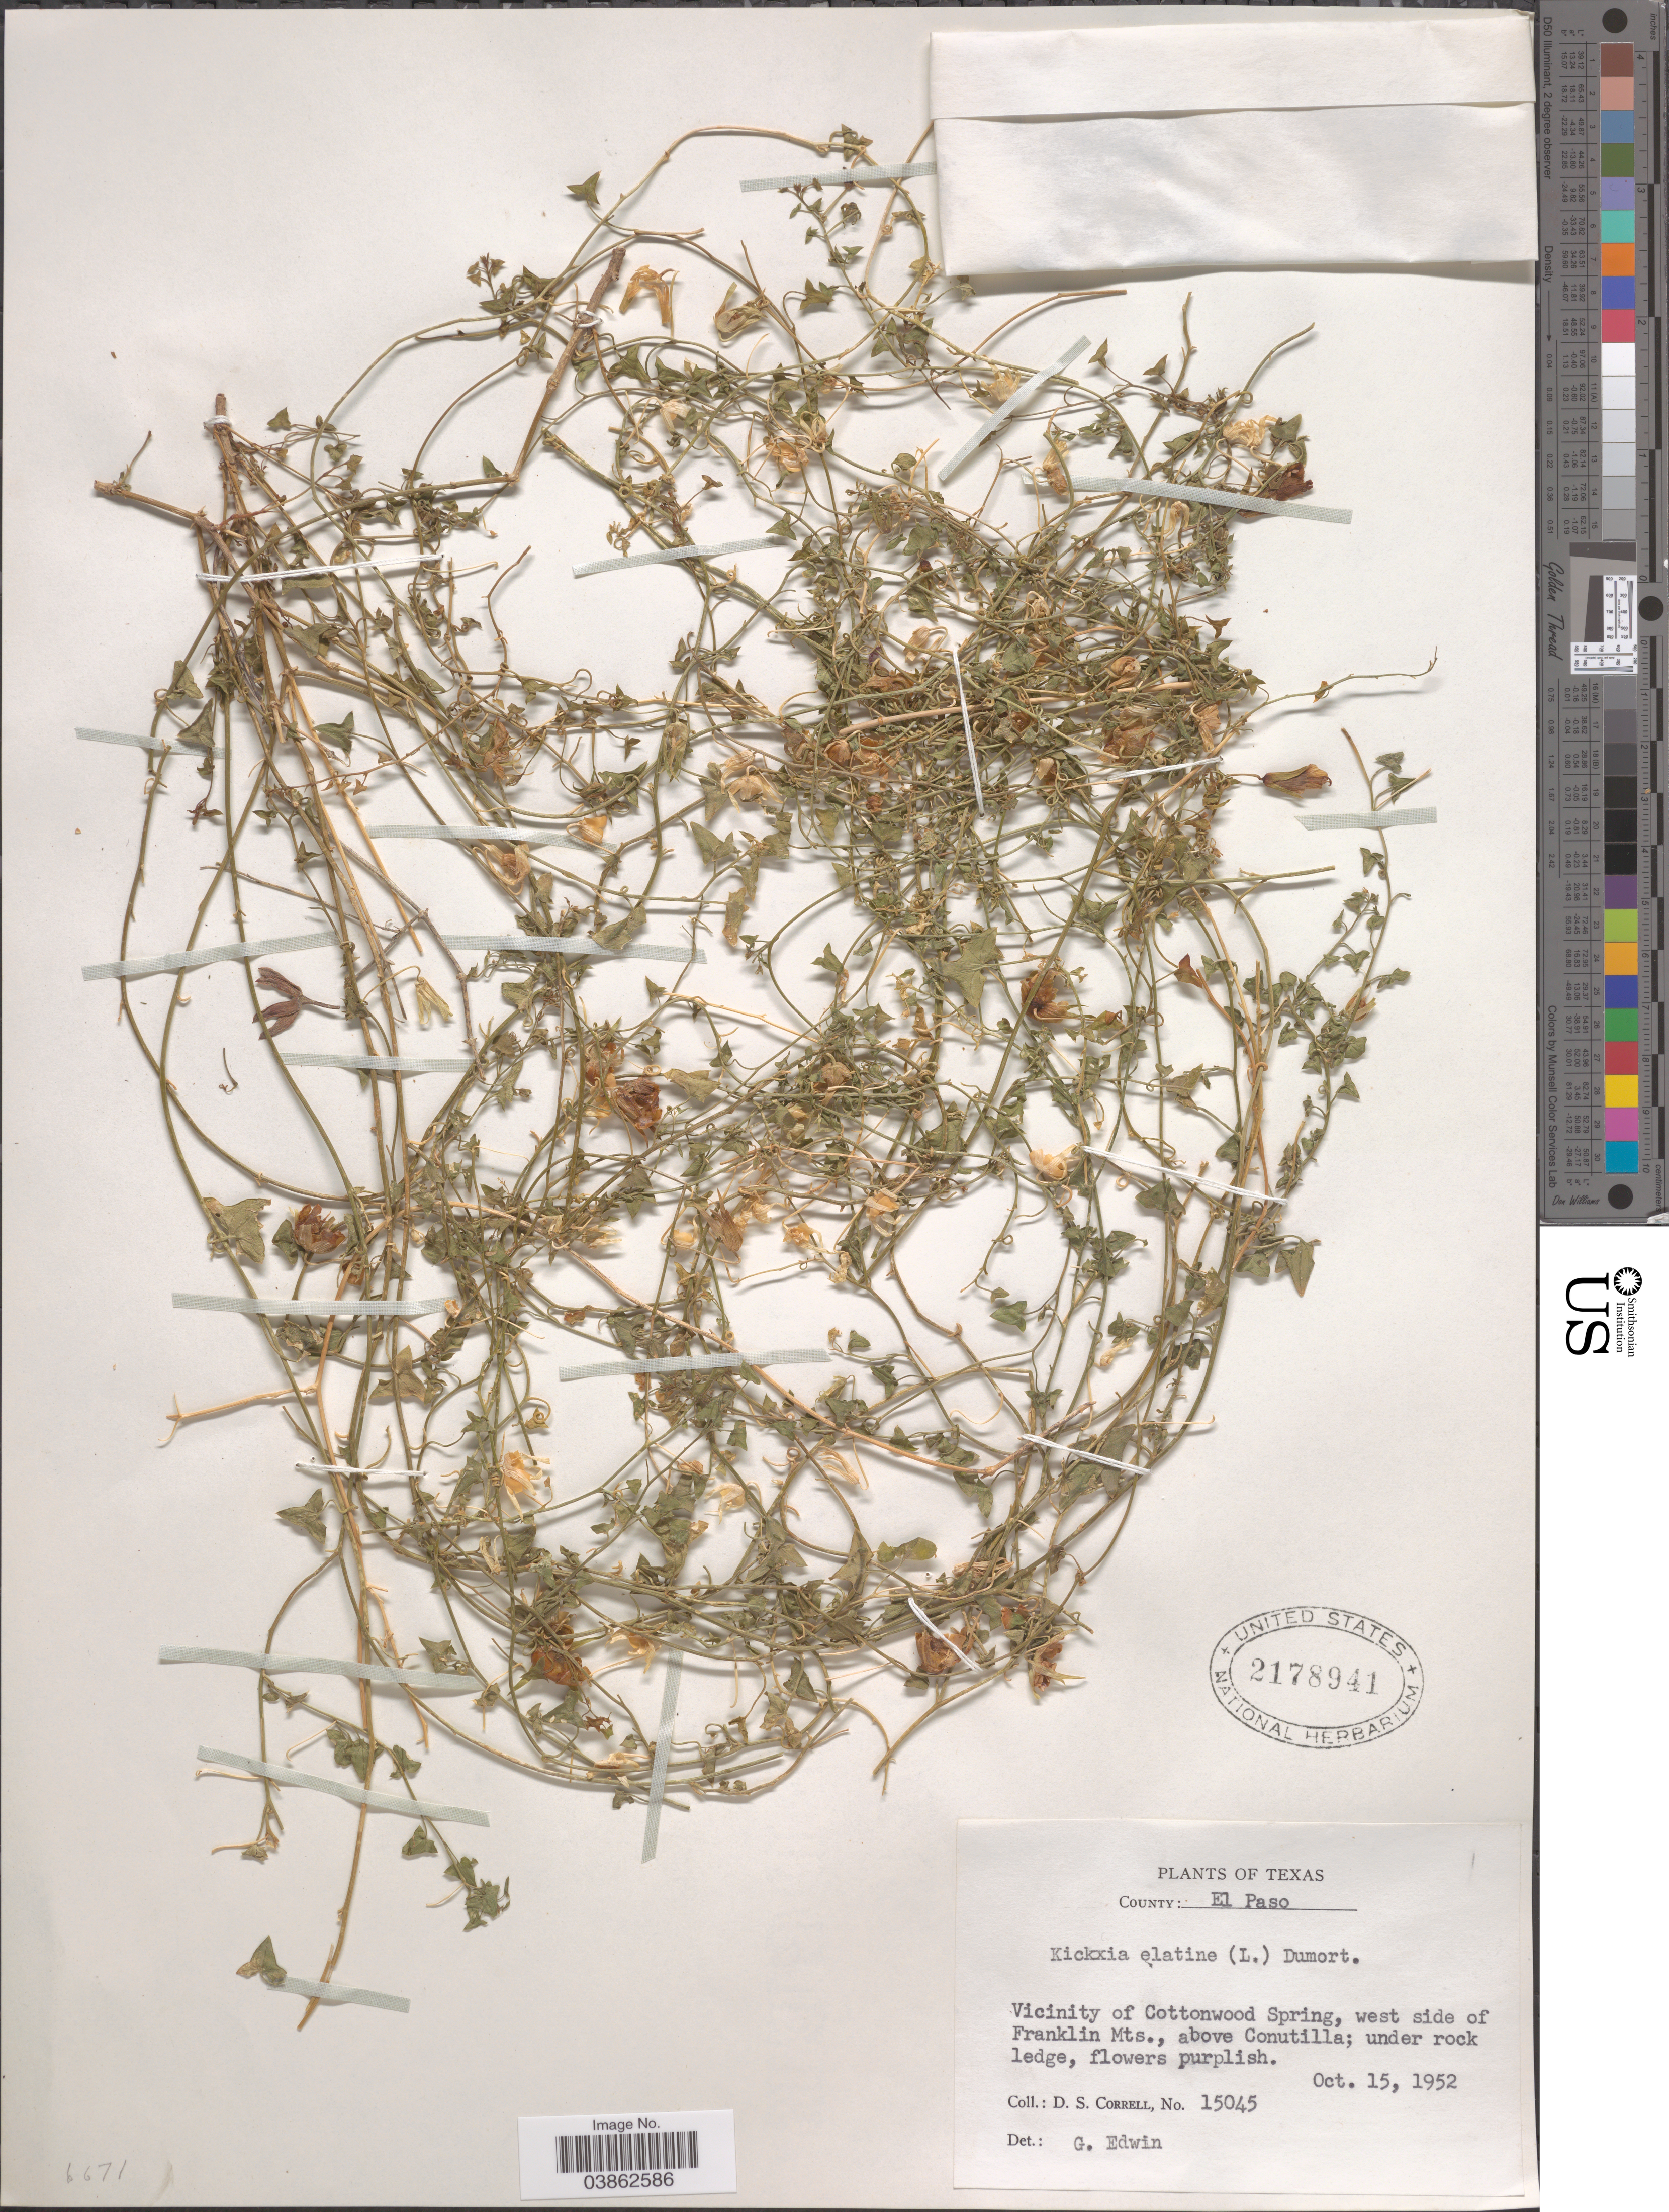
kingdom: Plantae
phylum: Tracheophyta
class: Magnoliopsida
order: Lamiales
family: Plantaginaceae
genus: Kickxia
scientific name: Kickxia elatine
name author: (L.) Dumort.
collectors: D. S. Correll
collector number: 15045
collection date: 1952-10-15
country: United States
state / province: Texas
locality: County: El Paso. Vicinity of Cottonwood Spring, west side of Franklin Mts., above Conutilla.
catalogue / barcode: US 2178941